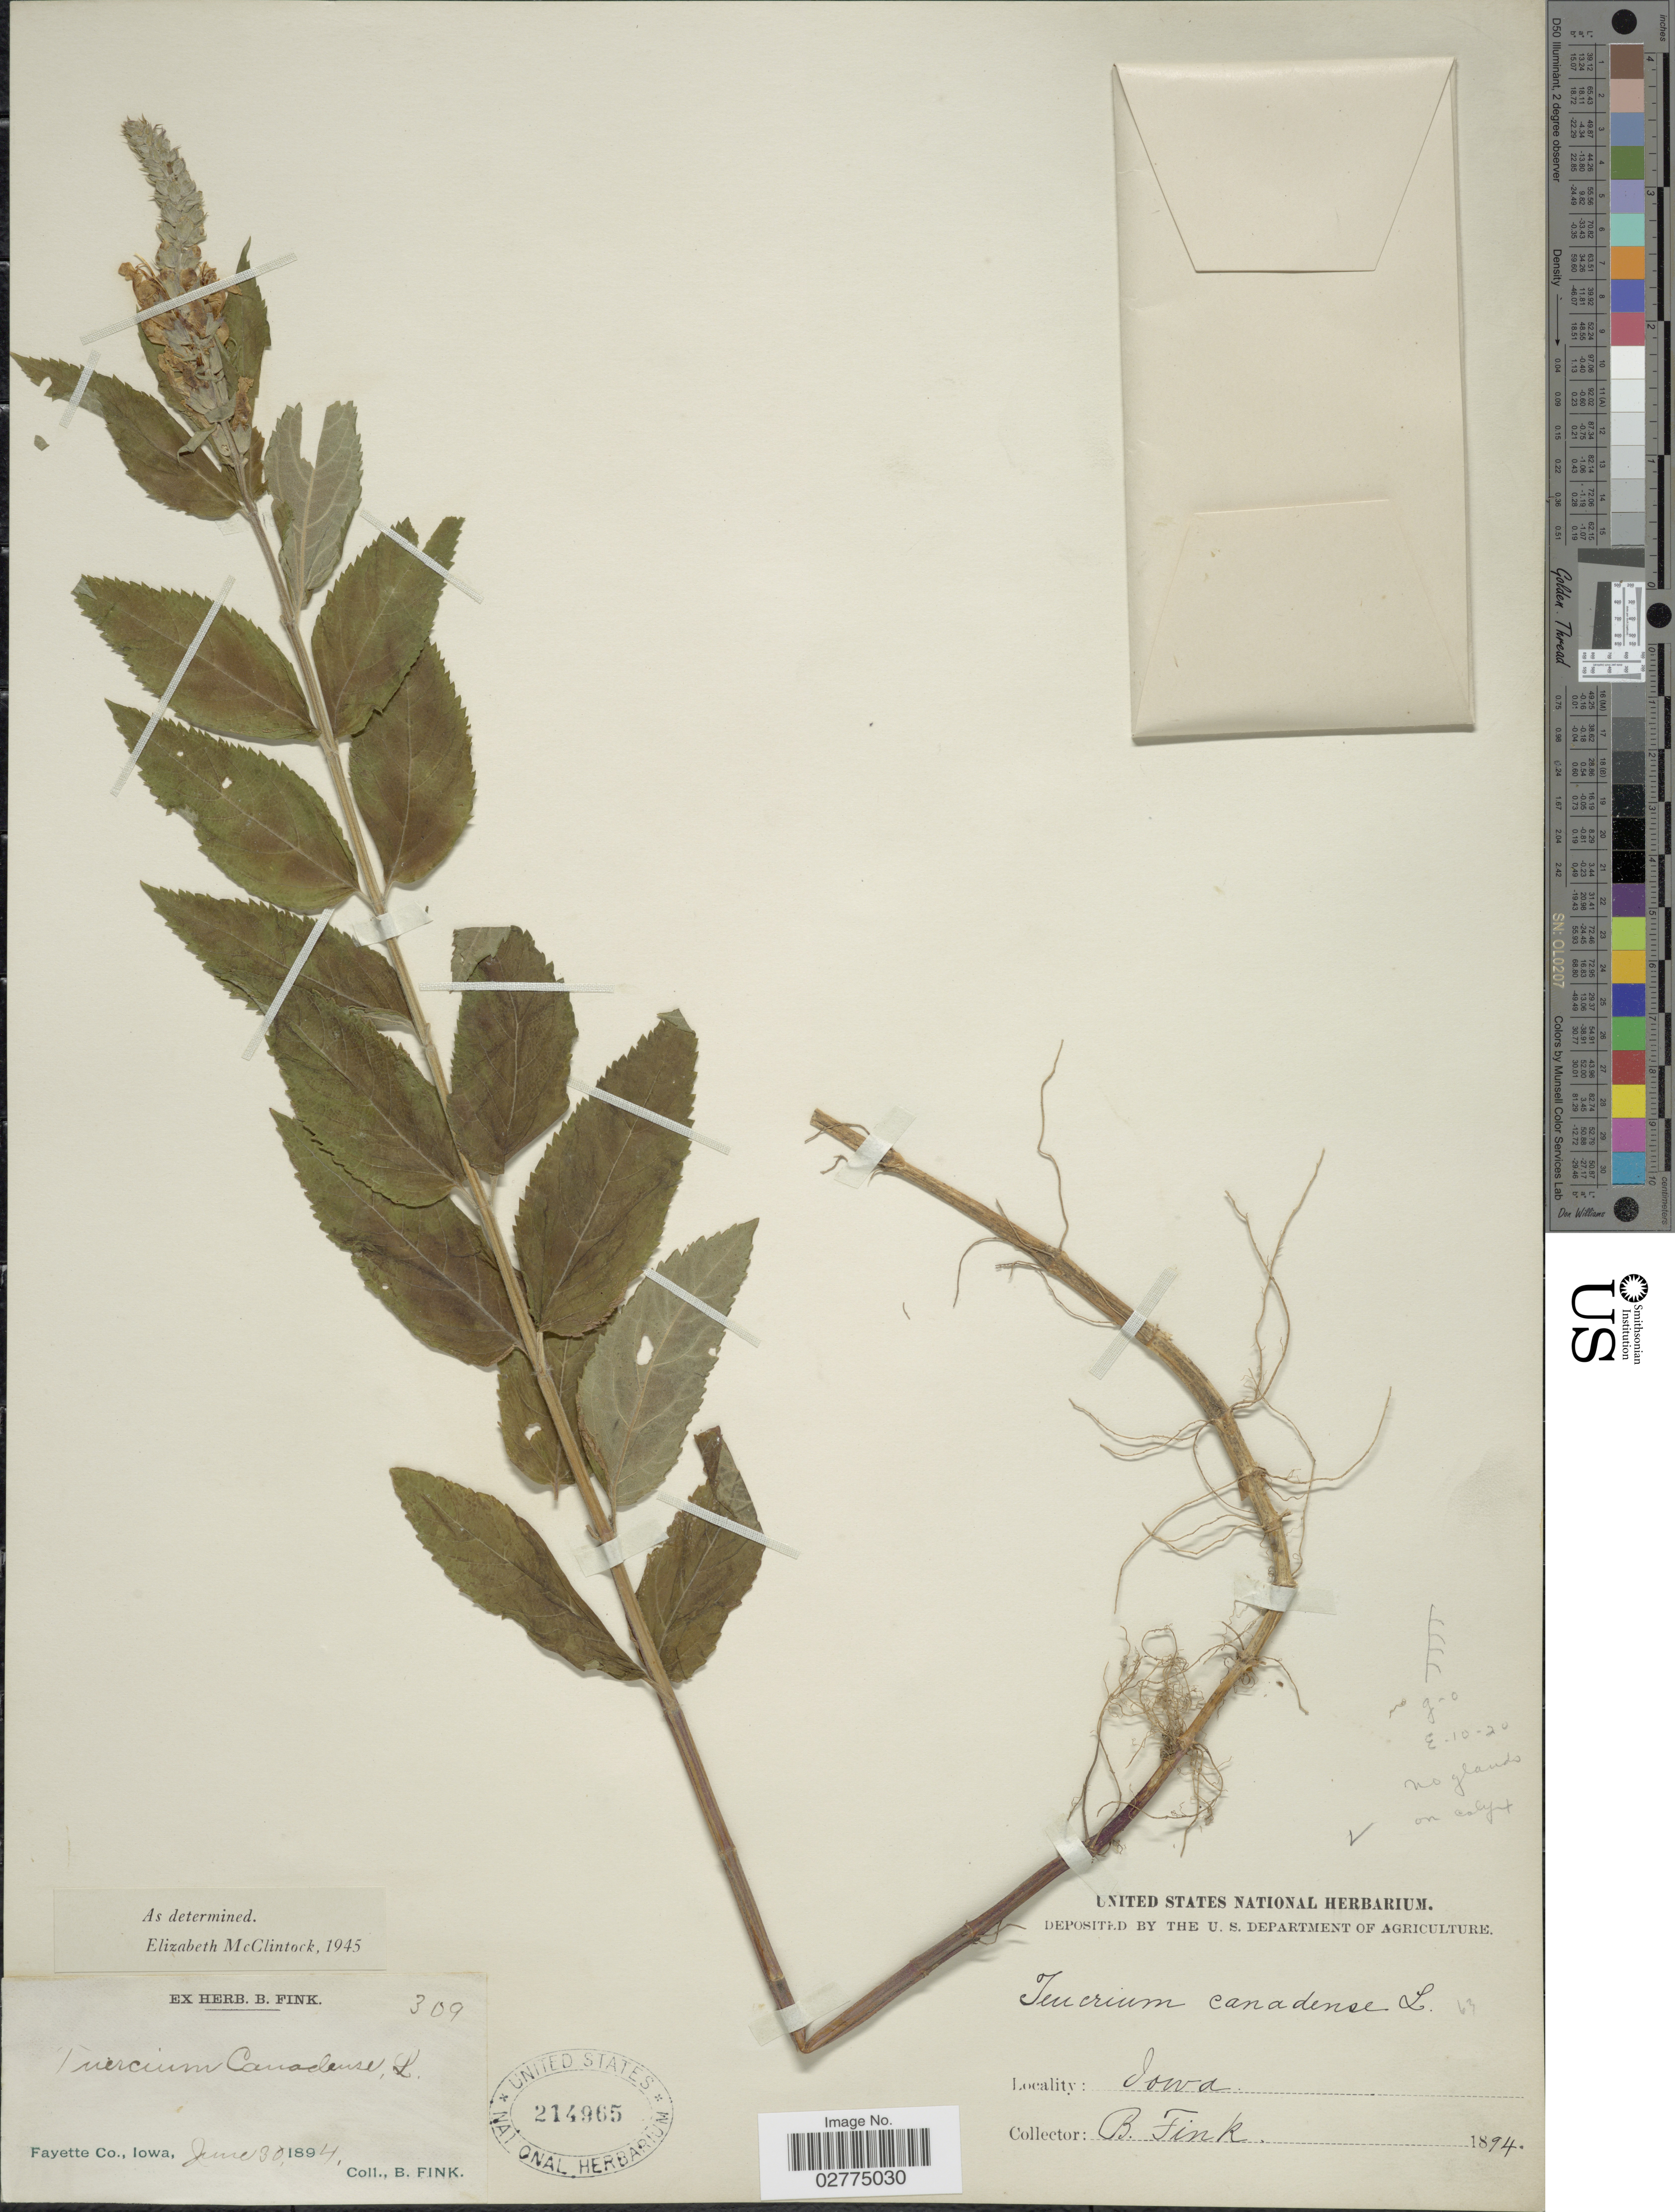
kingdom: Plantae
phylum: Tracheophyta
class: Magnoliopsida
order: Lamiales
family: Lamiaceae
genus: Teucrium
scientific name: Teucrium canadense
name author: L.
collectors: B. Fink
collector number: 309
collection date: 1894-06-30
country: United States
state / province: Iowa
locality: Fayette Co.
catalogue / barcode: US 214965